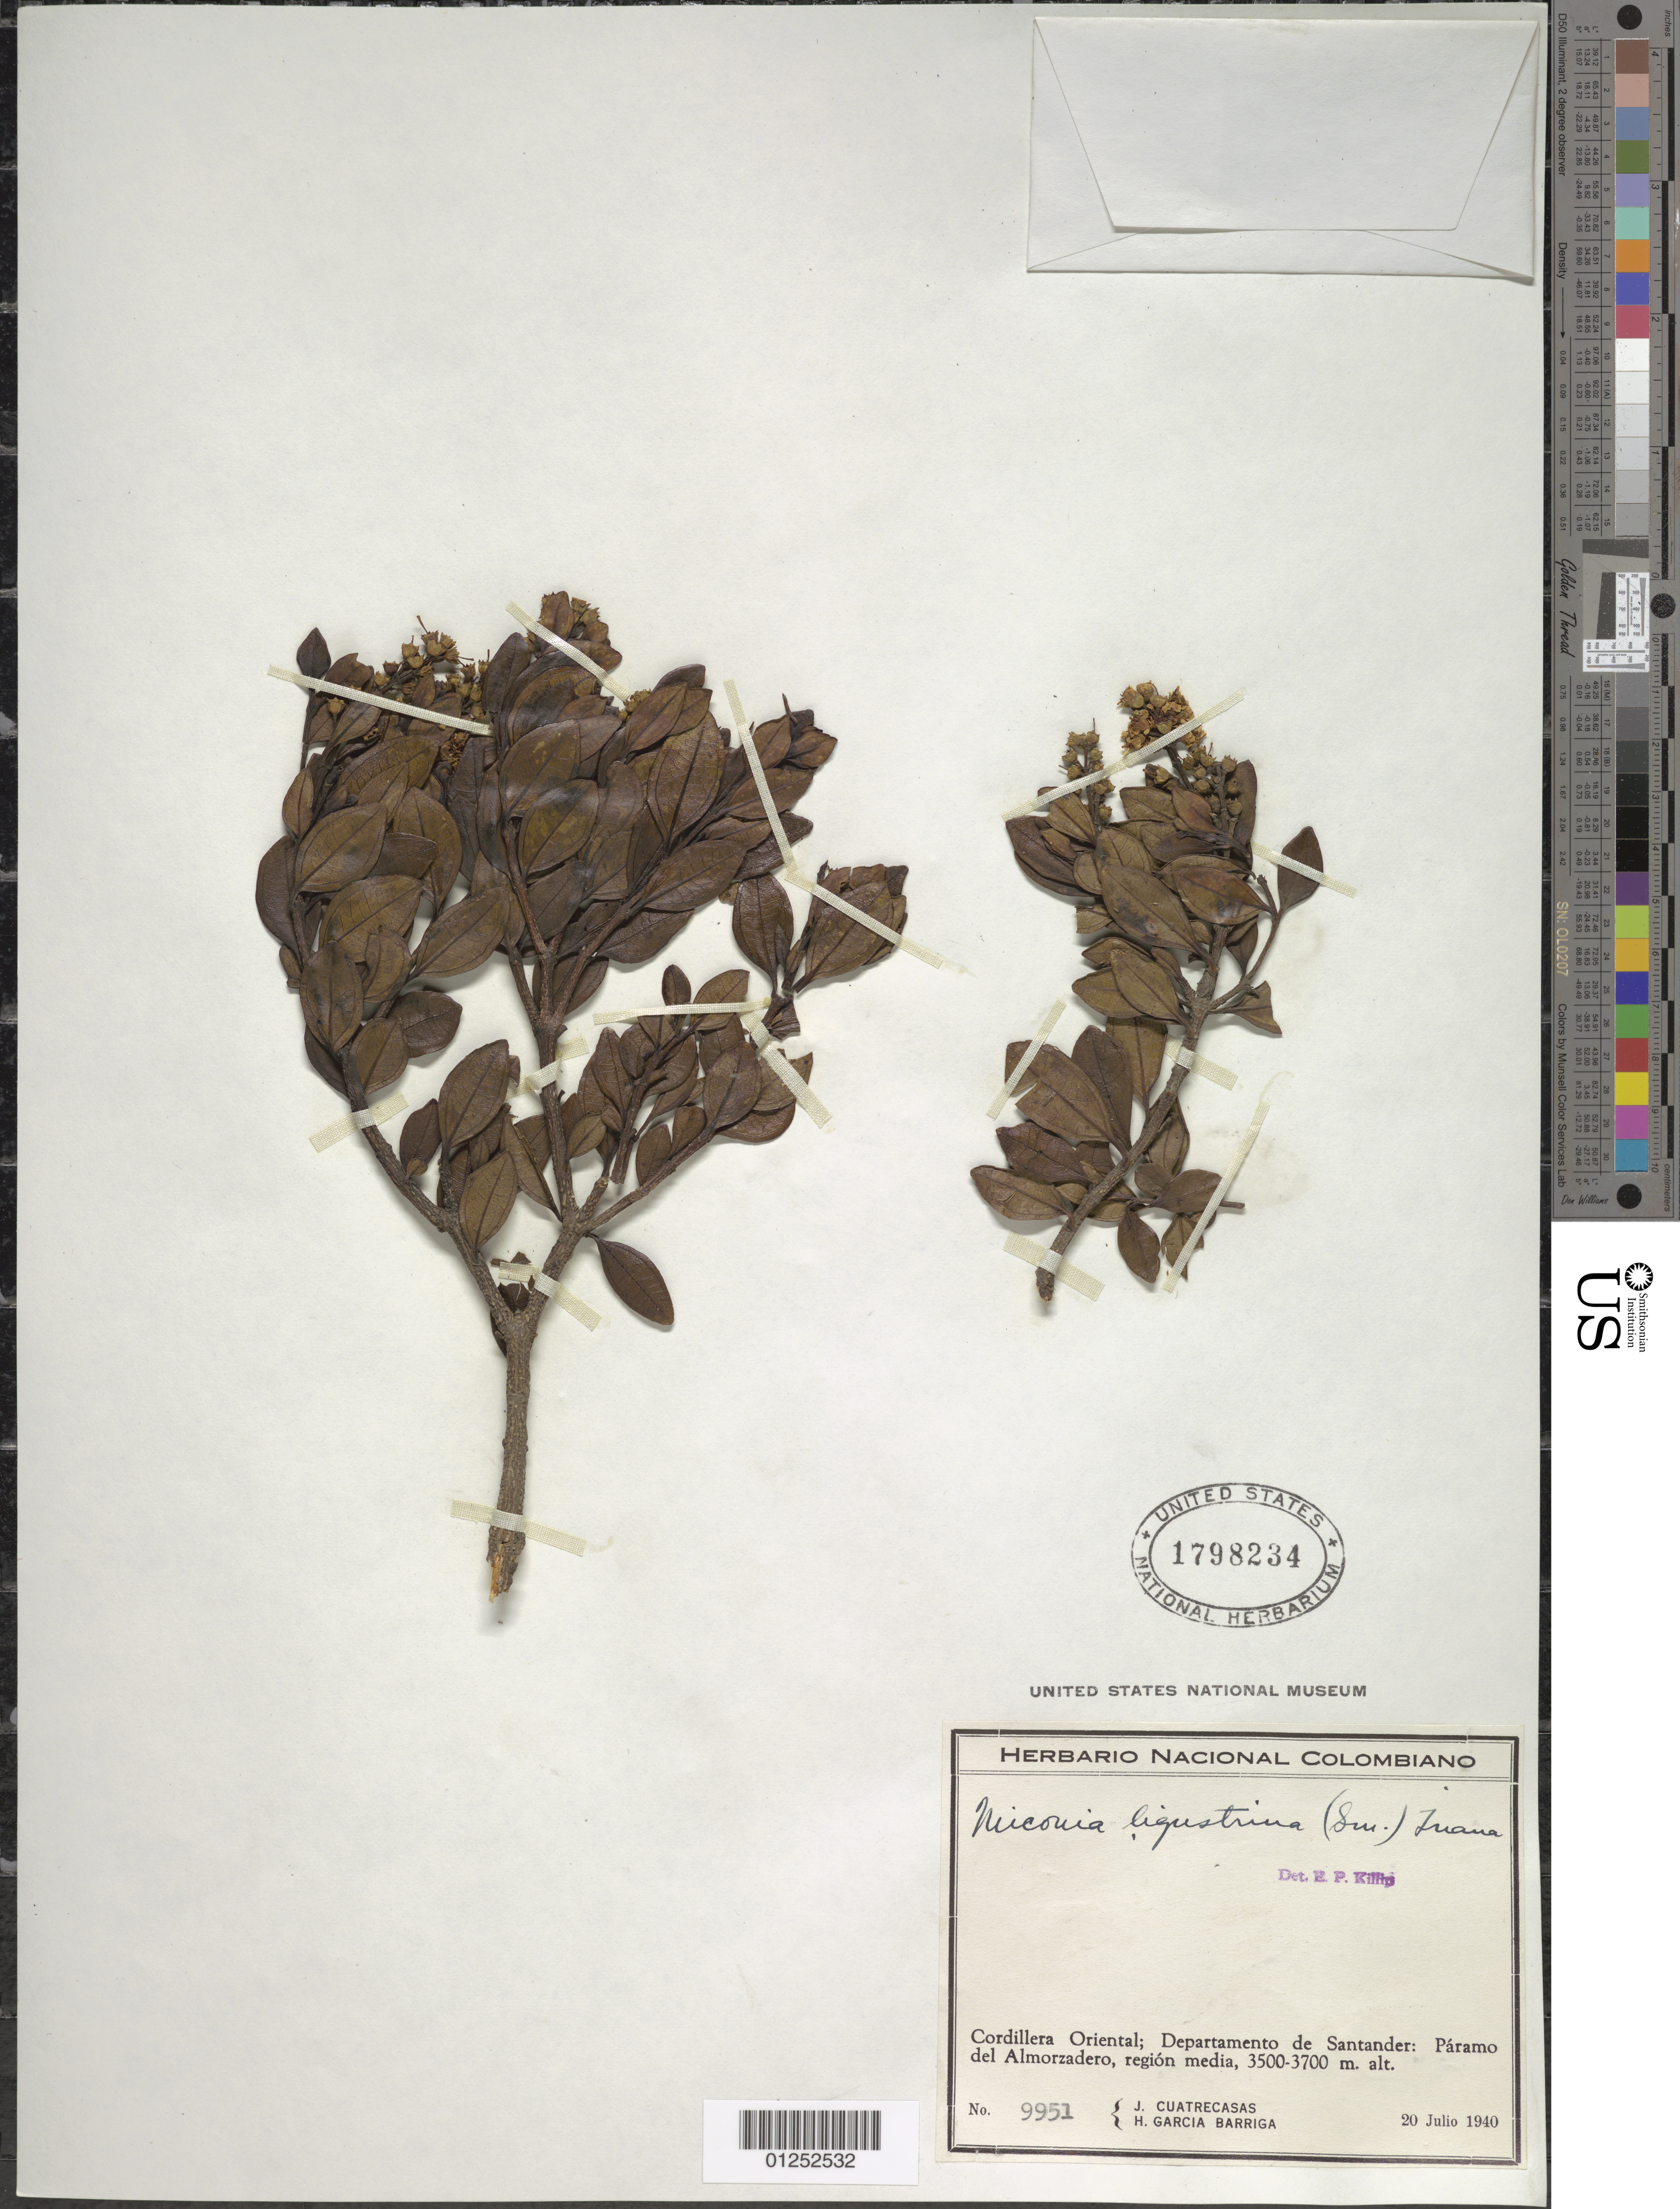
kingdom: Plantae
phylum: Tracheophyta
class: Magnoliopsida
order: Myrtales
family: Melastomataceae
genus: Miconia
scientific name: Miconia ligustrina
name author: (Sw.) Triana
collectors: J. Cuatrecasas & H. García Barriga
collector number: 9951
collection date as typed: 20 Jul 1940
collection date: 1940-07-20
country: Colombia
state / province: Norte de Santander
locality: Corillera Oriental, Páramo del Almorzadero, región media.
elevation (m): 3500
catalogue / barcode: US 1798234